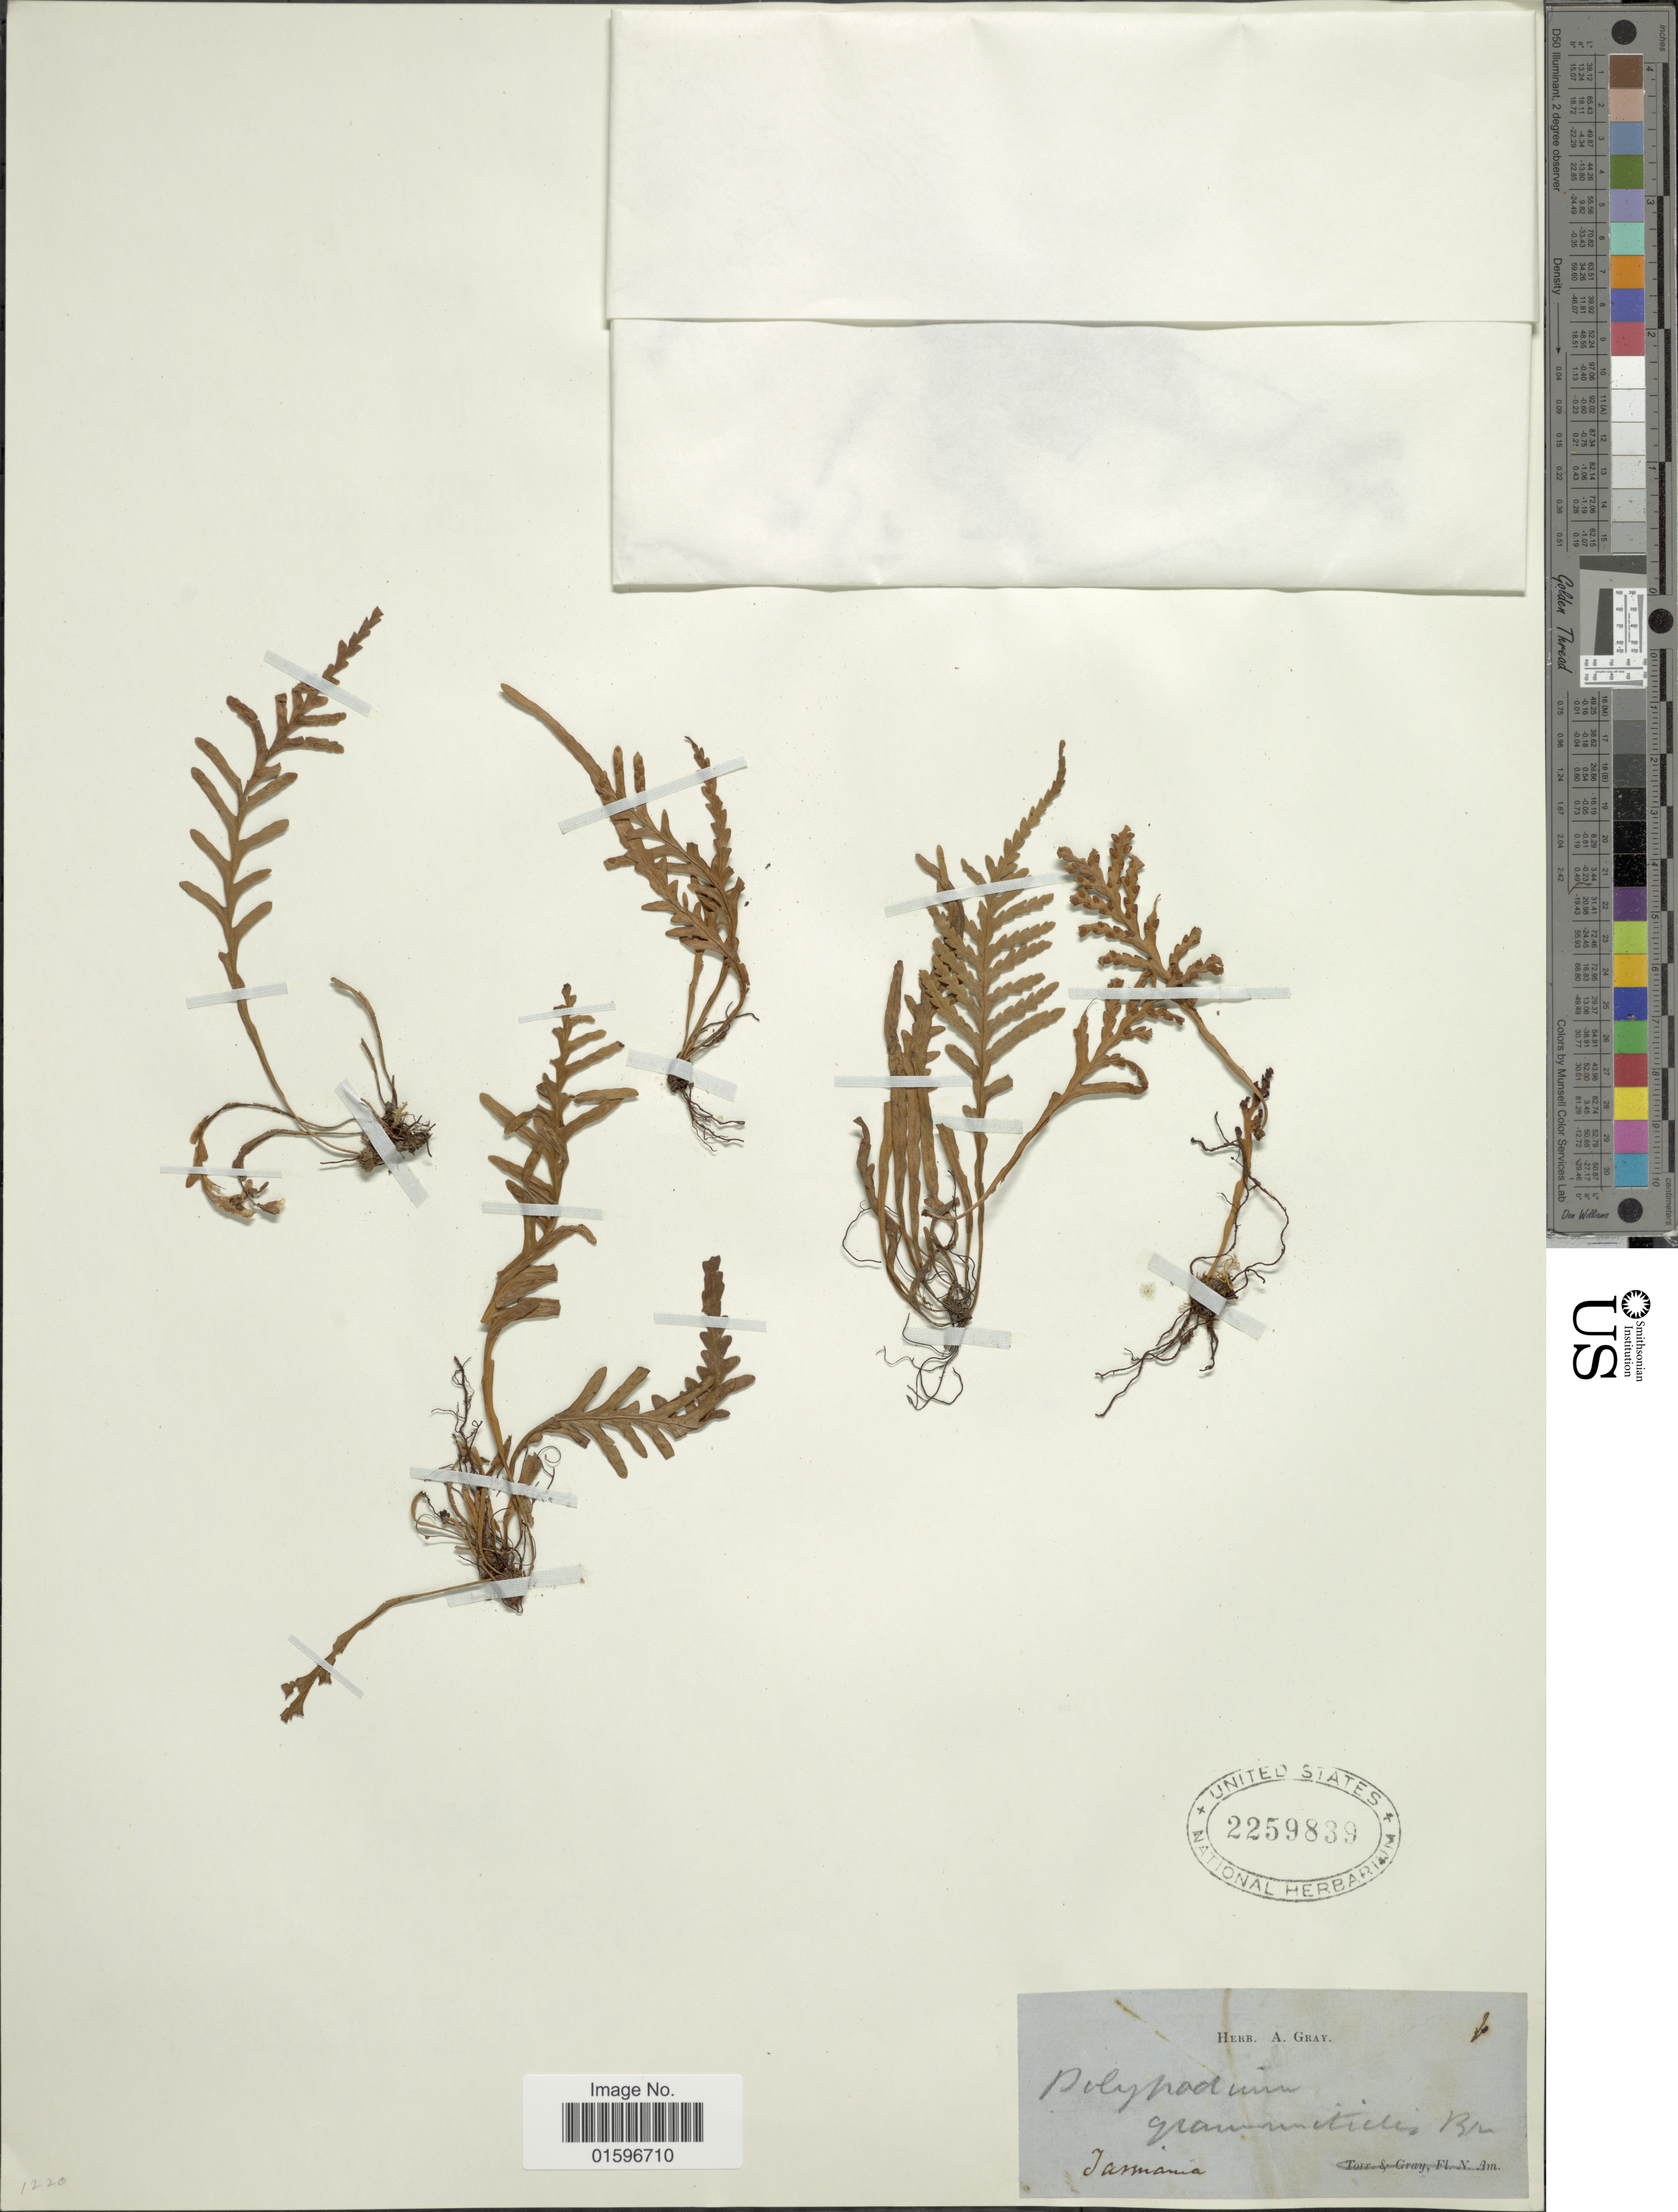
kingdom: Plantae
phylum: Tracheophyta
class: Polypodiopsida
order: Polypodiales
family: Polypodiaceae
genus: Polypodium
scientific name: Polypodium grammitidis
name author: R. Br.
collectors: ex herb. Gray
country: Australia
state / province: Tasmania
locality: Tasmania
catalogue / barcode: US 2259839